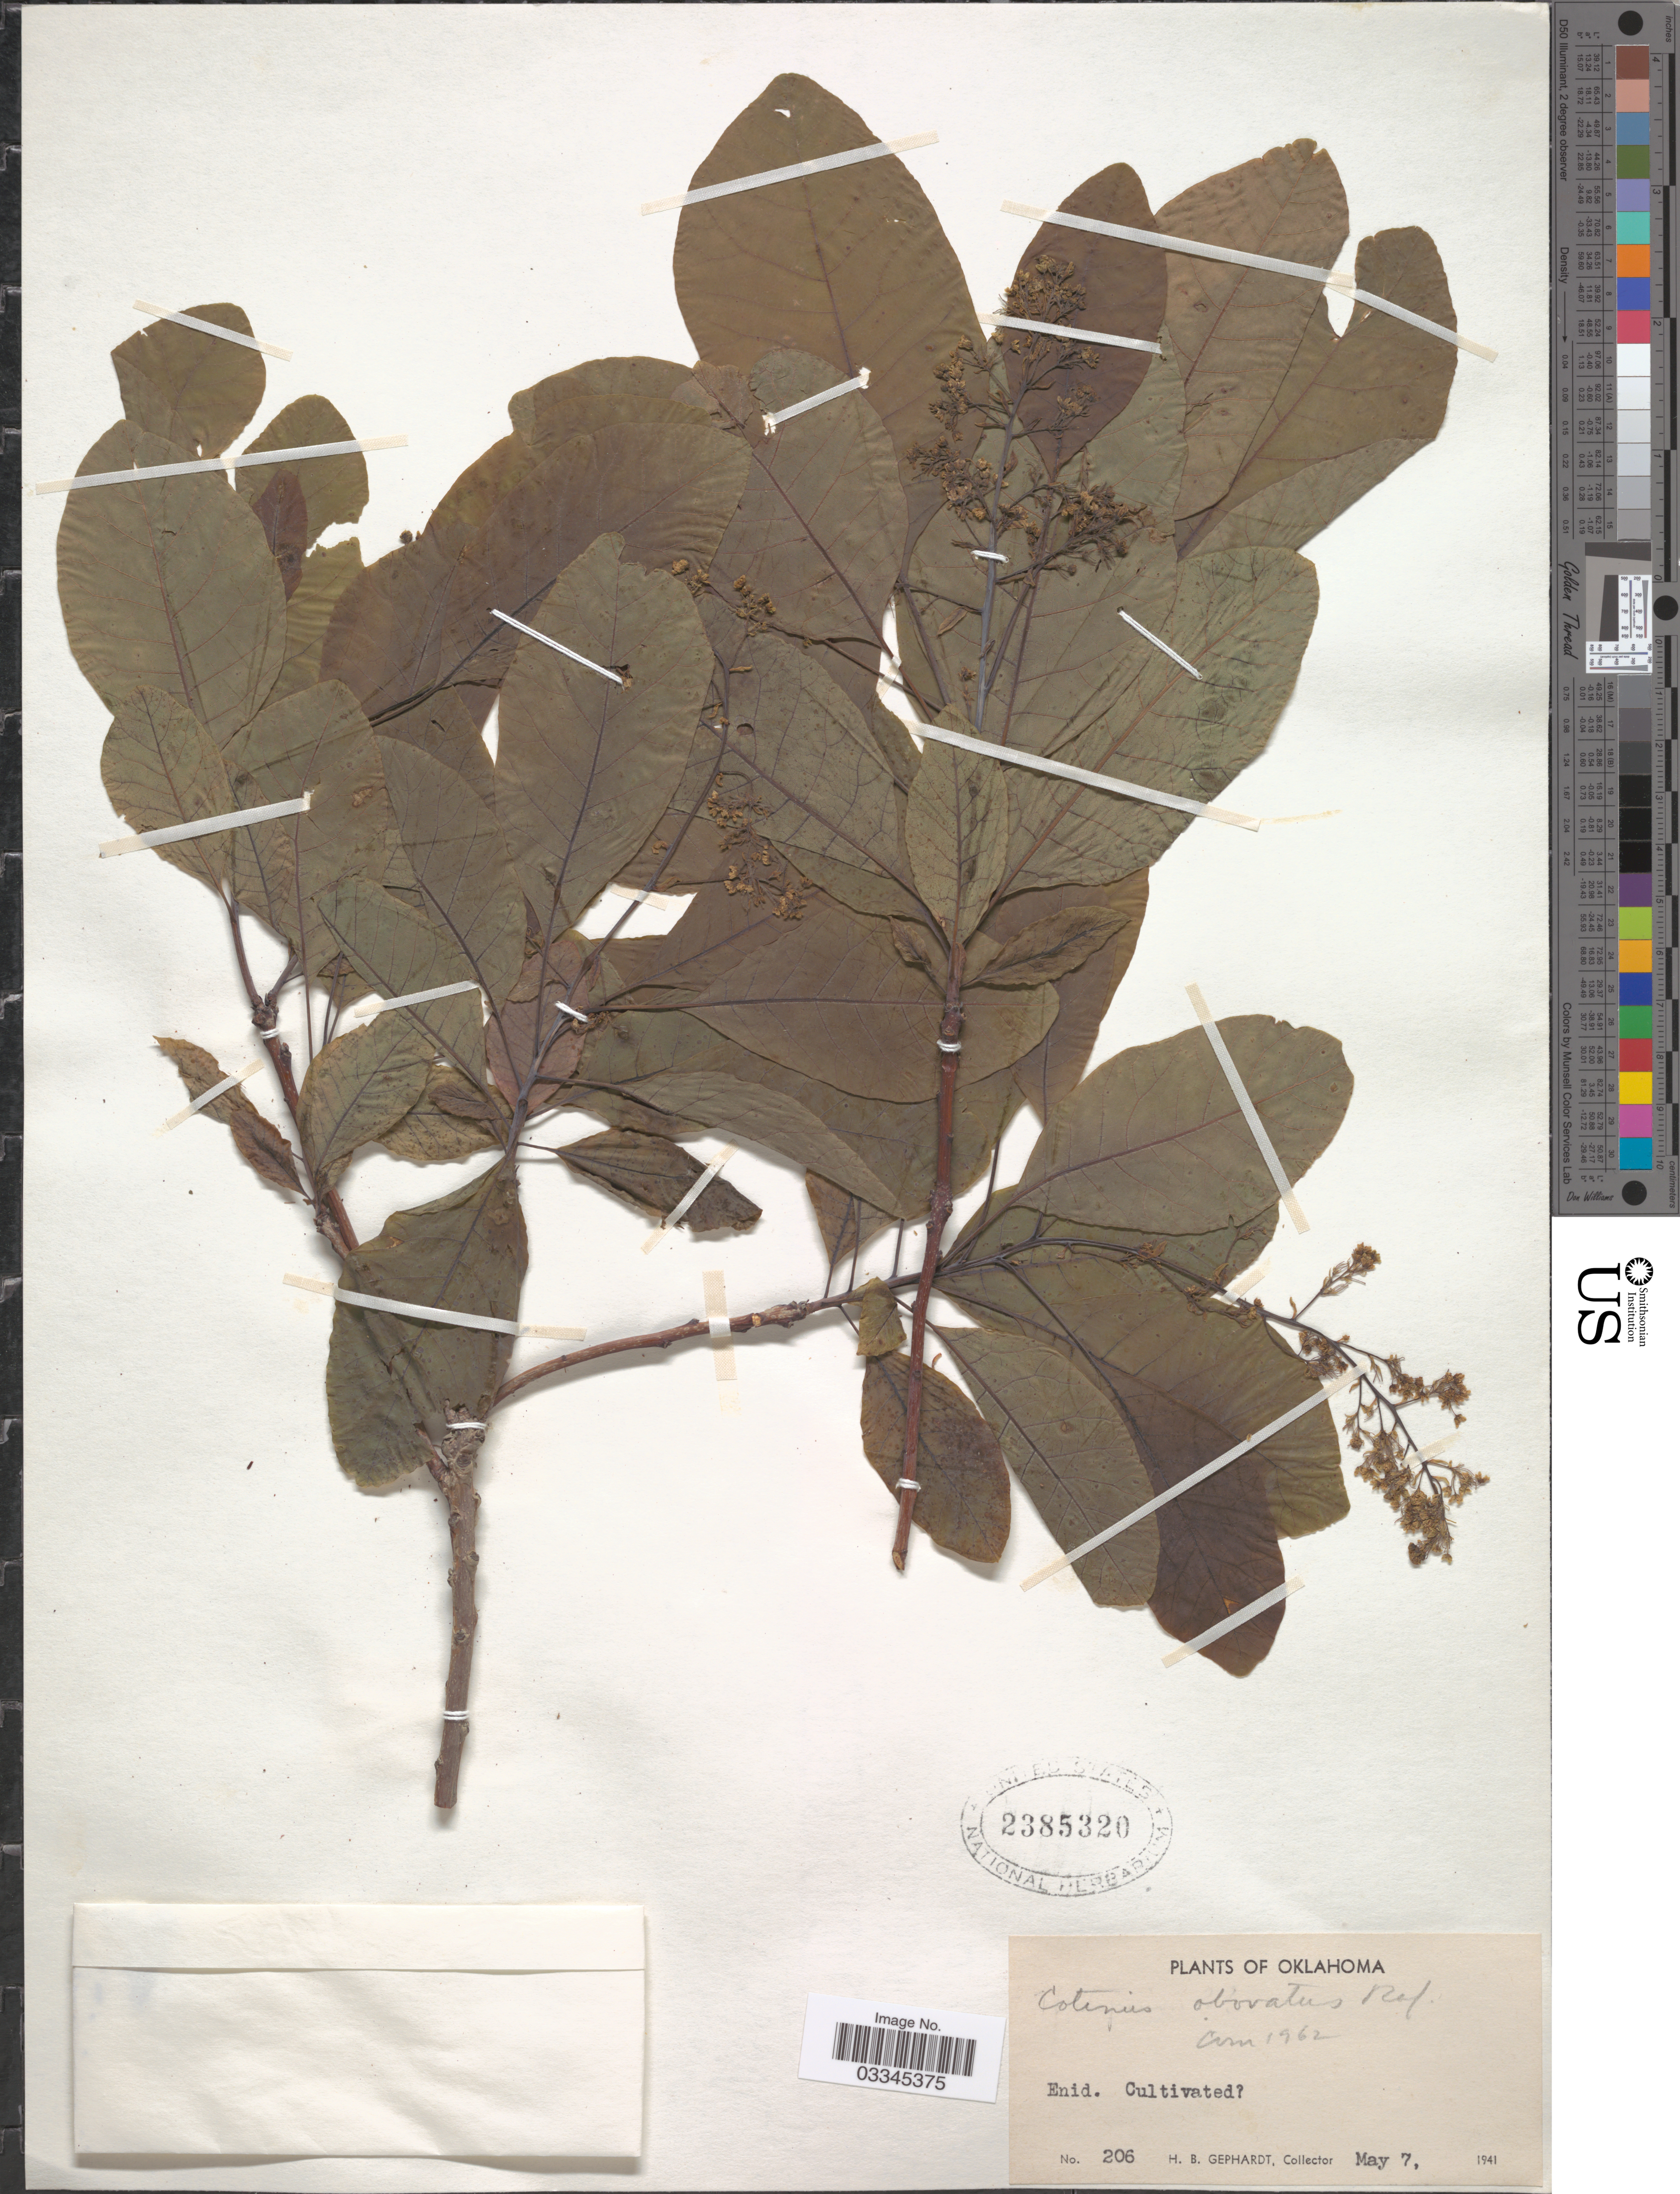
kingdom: Plantae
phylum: Tracheophyta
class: Magnoliopsida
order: Sapindales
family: Anacardiaceae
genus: Cotinus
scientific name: Cotinus obovatus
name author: Raf.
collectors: H. Gephardt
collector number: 206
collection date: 1941-05-07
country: United States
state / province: Oklahoma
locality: Enid.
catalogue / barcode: US 2385320